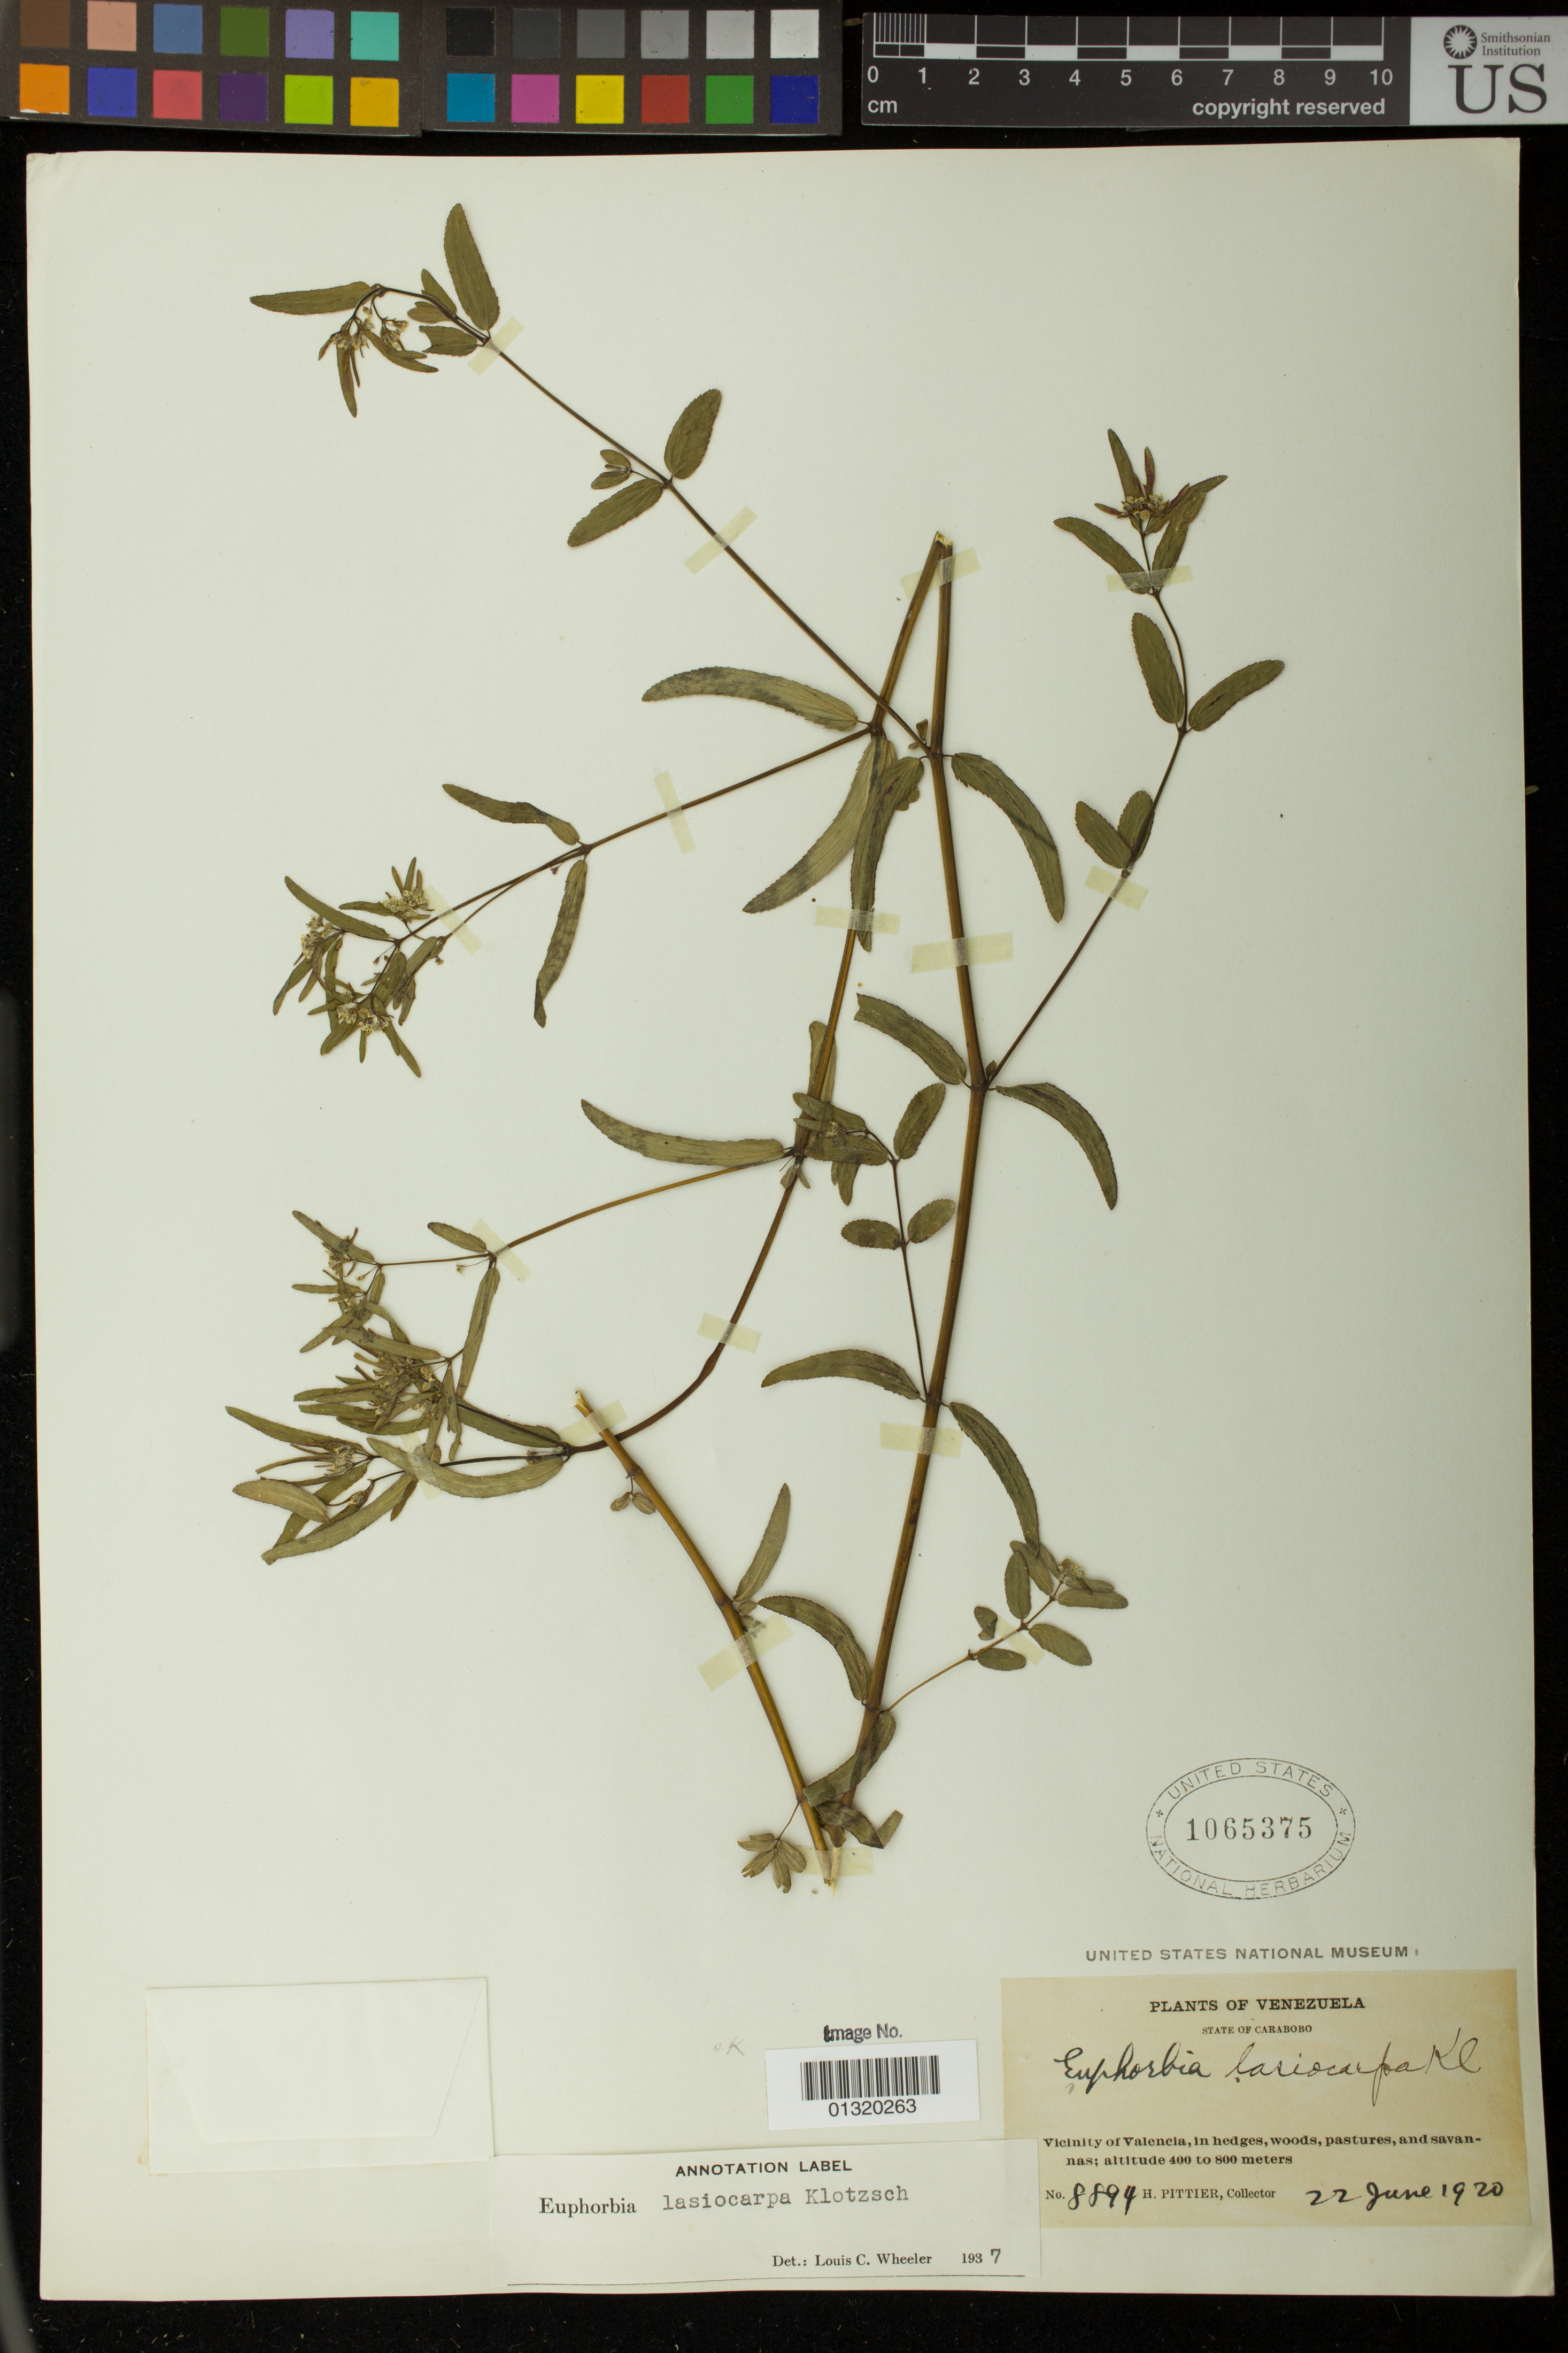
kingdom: Plantae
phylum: Tracheophyta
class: Magnoliopsida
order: Malpighiales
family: Euphorbiaceae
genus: Euphorbia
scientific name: Euphorbia lasiocarpa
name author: Klotzsch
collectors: H. F. Pittier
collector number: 8894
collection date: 1920-06-22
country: Venezuela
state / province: Carabobo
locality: Vicinity of Valencia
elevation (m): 400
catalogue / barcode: US 1065375